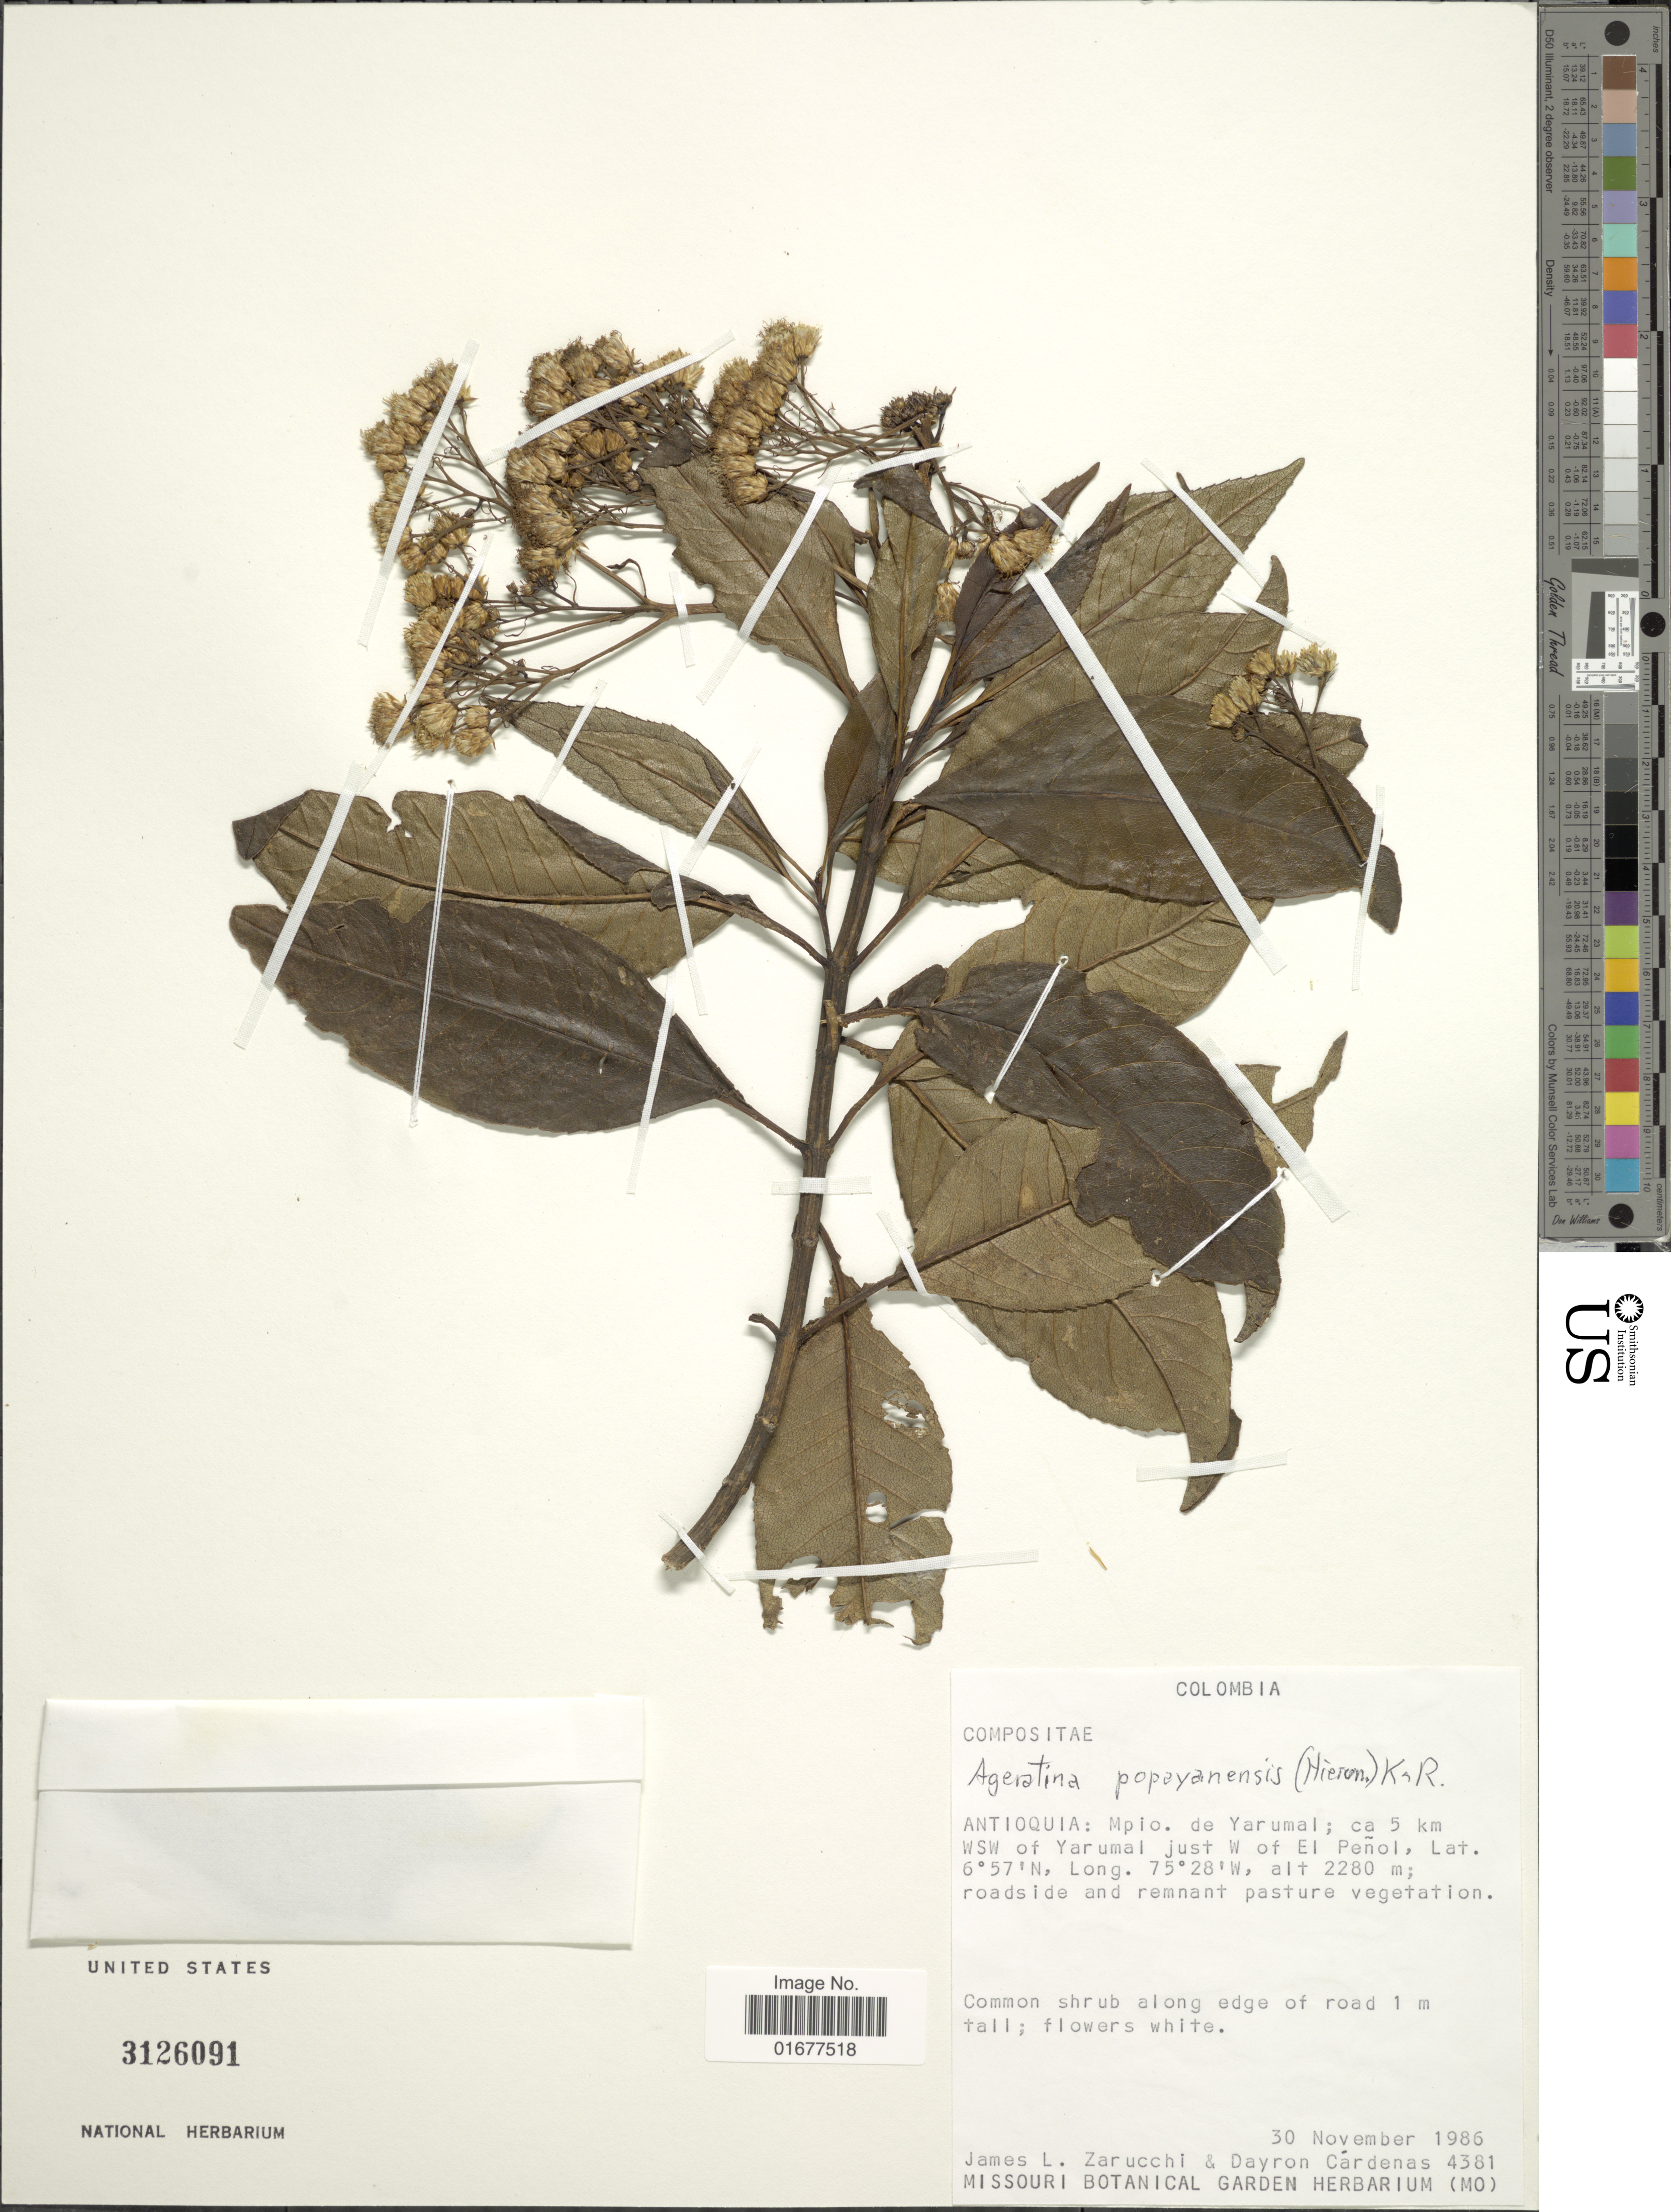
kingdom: Plantae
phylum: Tracheophyta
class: Magnoliopsida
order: Asterales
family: Asteraceae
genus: Ageratina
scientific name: Ageratina popayanensis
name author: (H. Rob.) R.M. King & H. Rob.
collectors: J. L. Zarucchi & D. Cardenas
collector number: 4381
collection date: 1986-11-30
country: Colombia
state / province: Antioquia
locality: Mpio. de Yarumal; ca 5 km WSW of Yarumal just W of El Penol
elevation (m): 2280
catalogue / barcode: US 3126091